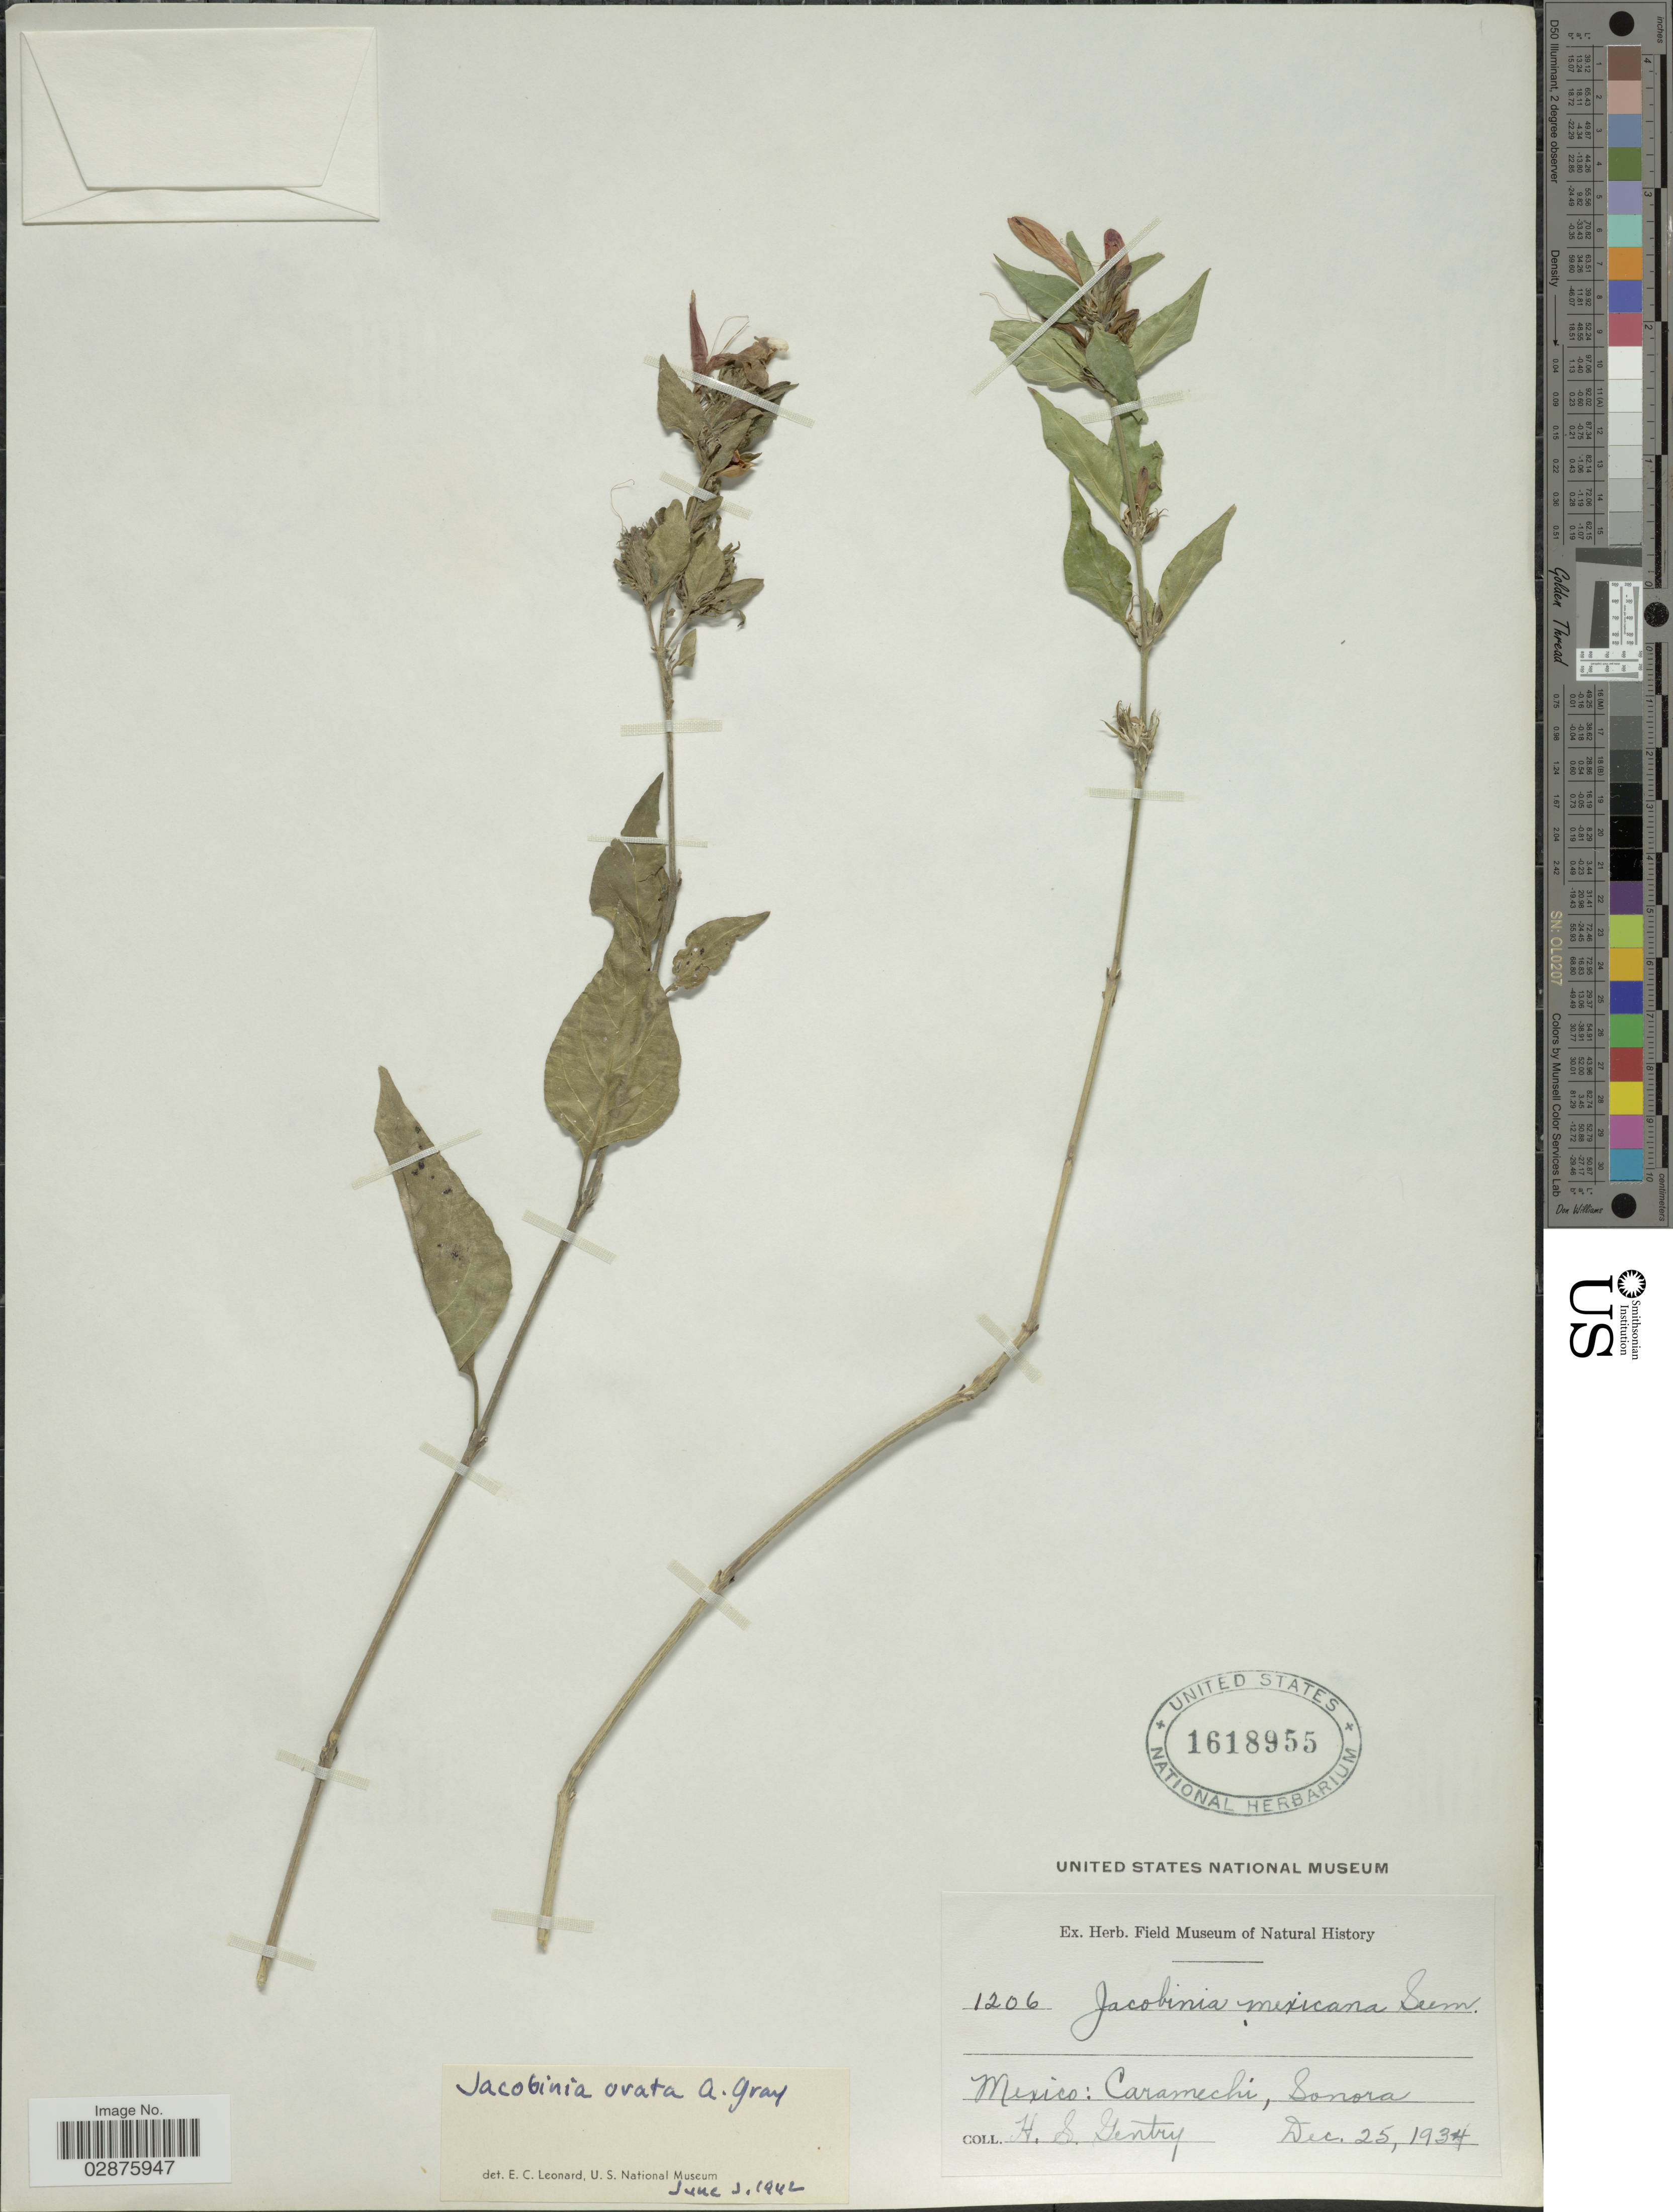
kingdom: Plantae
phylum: Tracheophyta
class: Magnoliopsida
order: Lamiales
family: Acanthaceae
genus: Justicia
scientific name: Justicia candicans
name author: (Nees) L.D. Benson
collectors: H. S. Gentry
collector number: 1206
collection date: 1934-12-25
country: Mexico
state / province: Sonora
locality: Caramechi.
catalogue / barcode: US 1618955